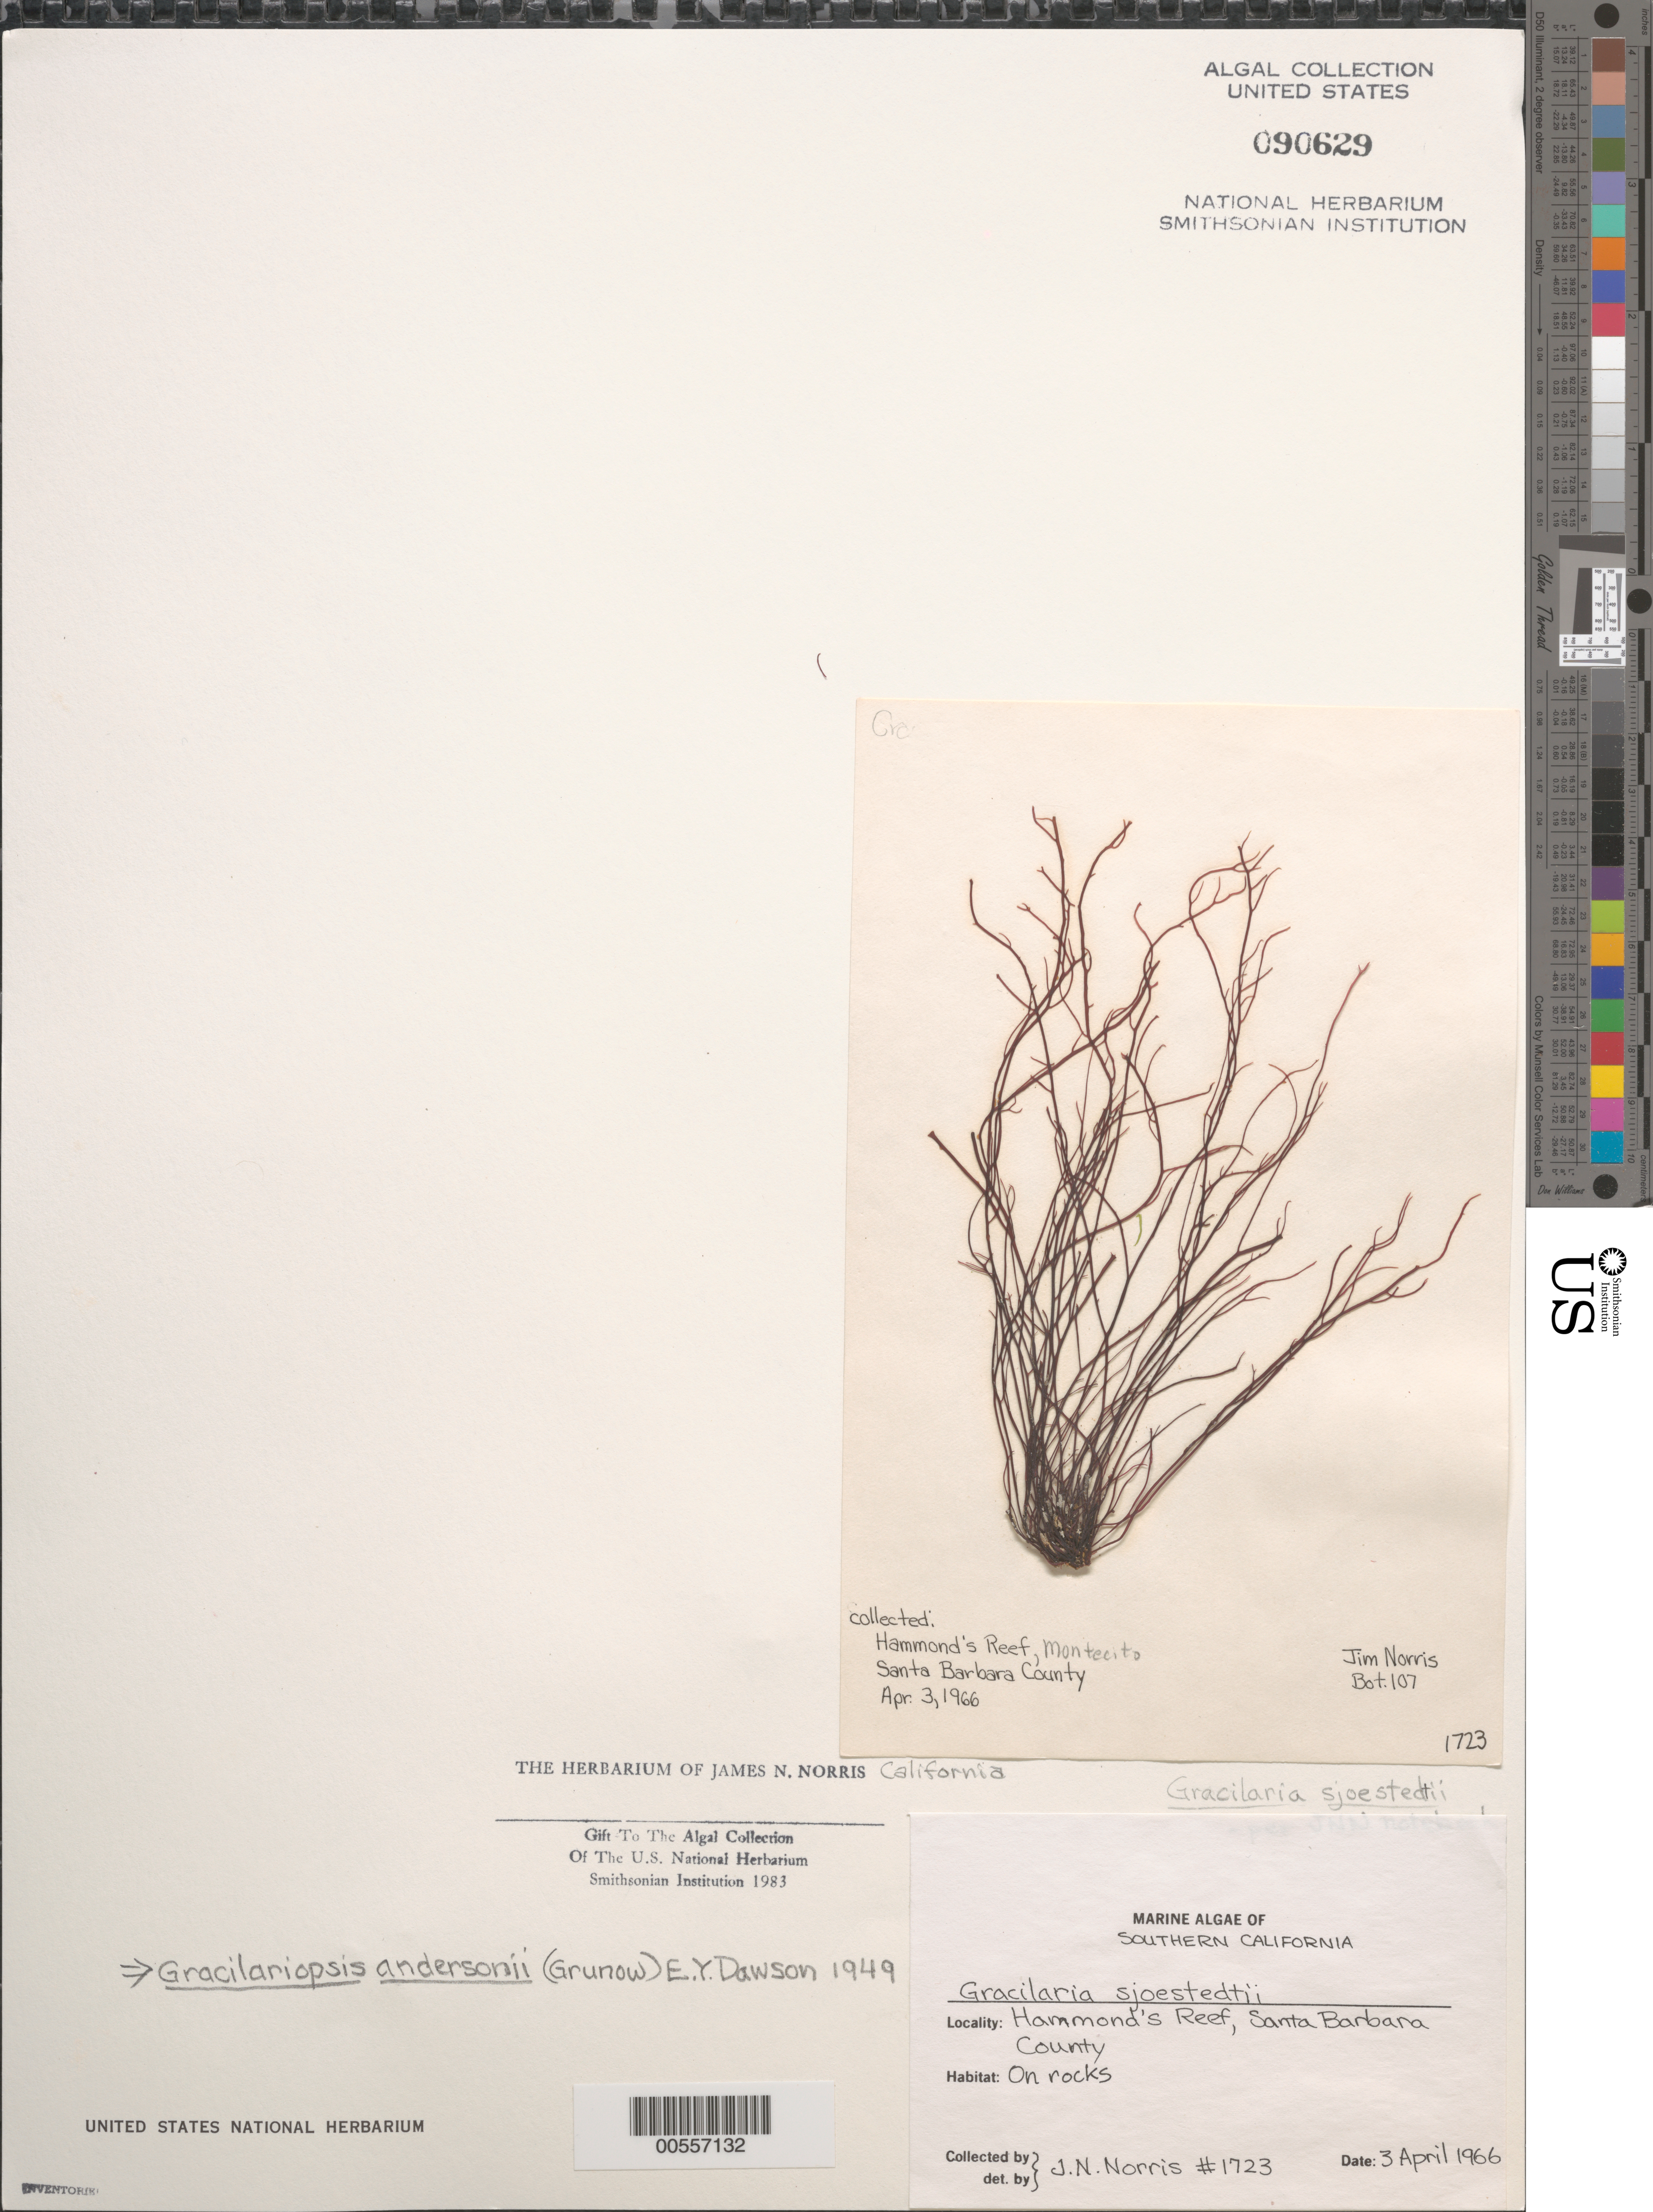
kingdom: Plantae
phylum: Rhodophyta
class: Florideophyceae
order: Gracilariales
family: Gracilariaceae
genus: Gracilariopsis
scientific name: Gracilariopsis andersonii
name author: (Grunow) E.Y. Dawson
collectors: J. N. Norris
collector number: JN-1723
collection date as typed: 03 Apr 1966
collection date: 1966-04-03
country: United States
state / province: California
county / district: Santa Barbara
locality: Hammond's Reef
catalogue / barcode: US 90629